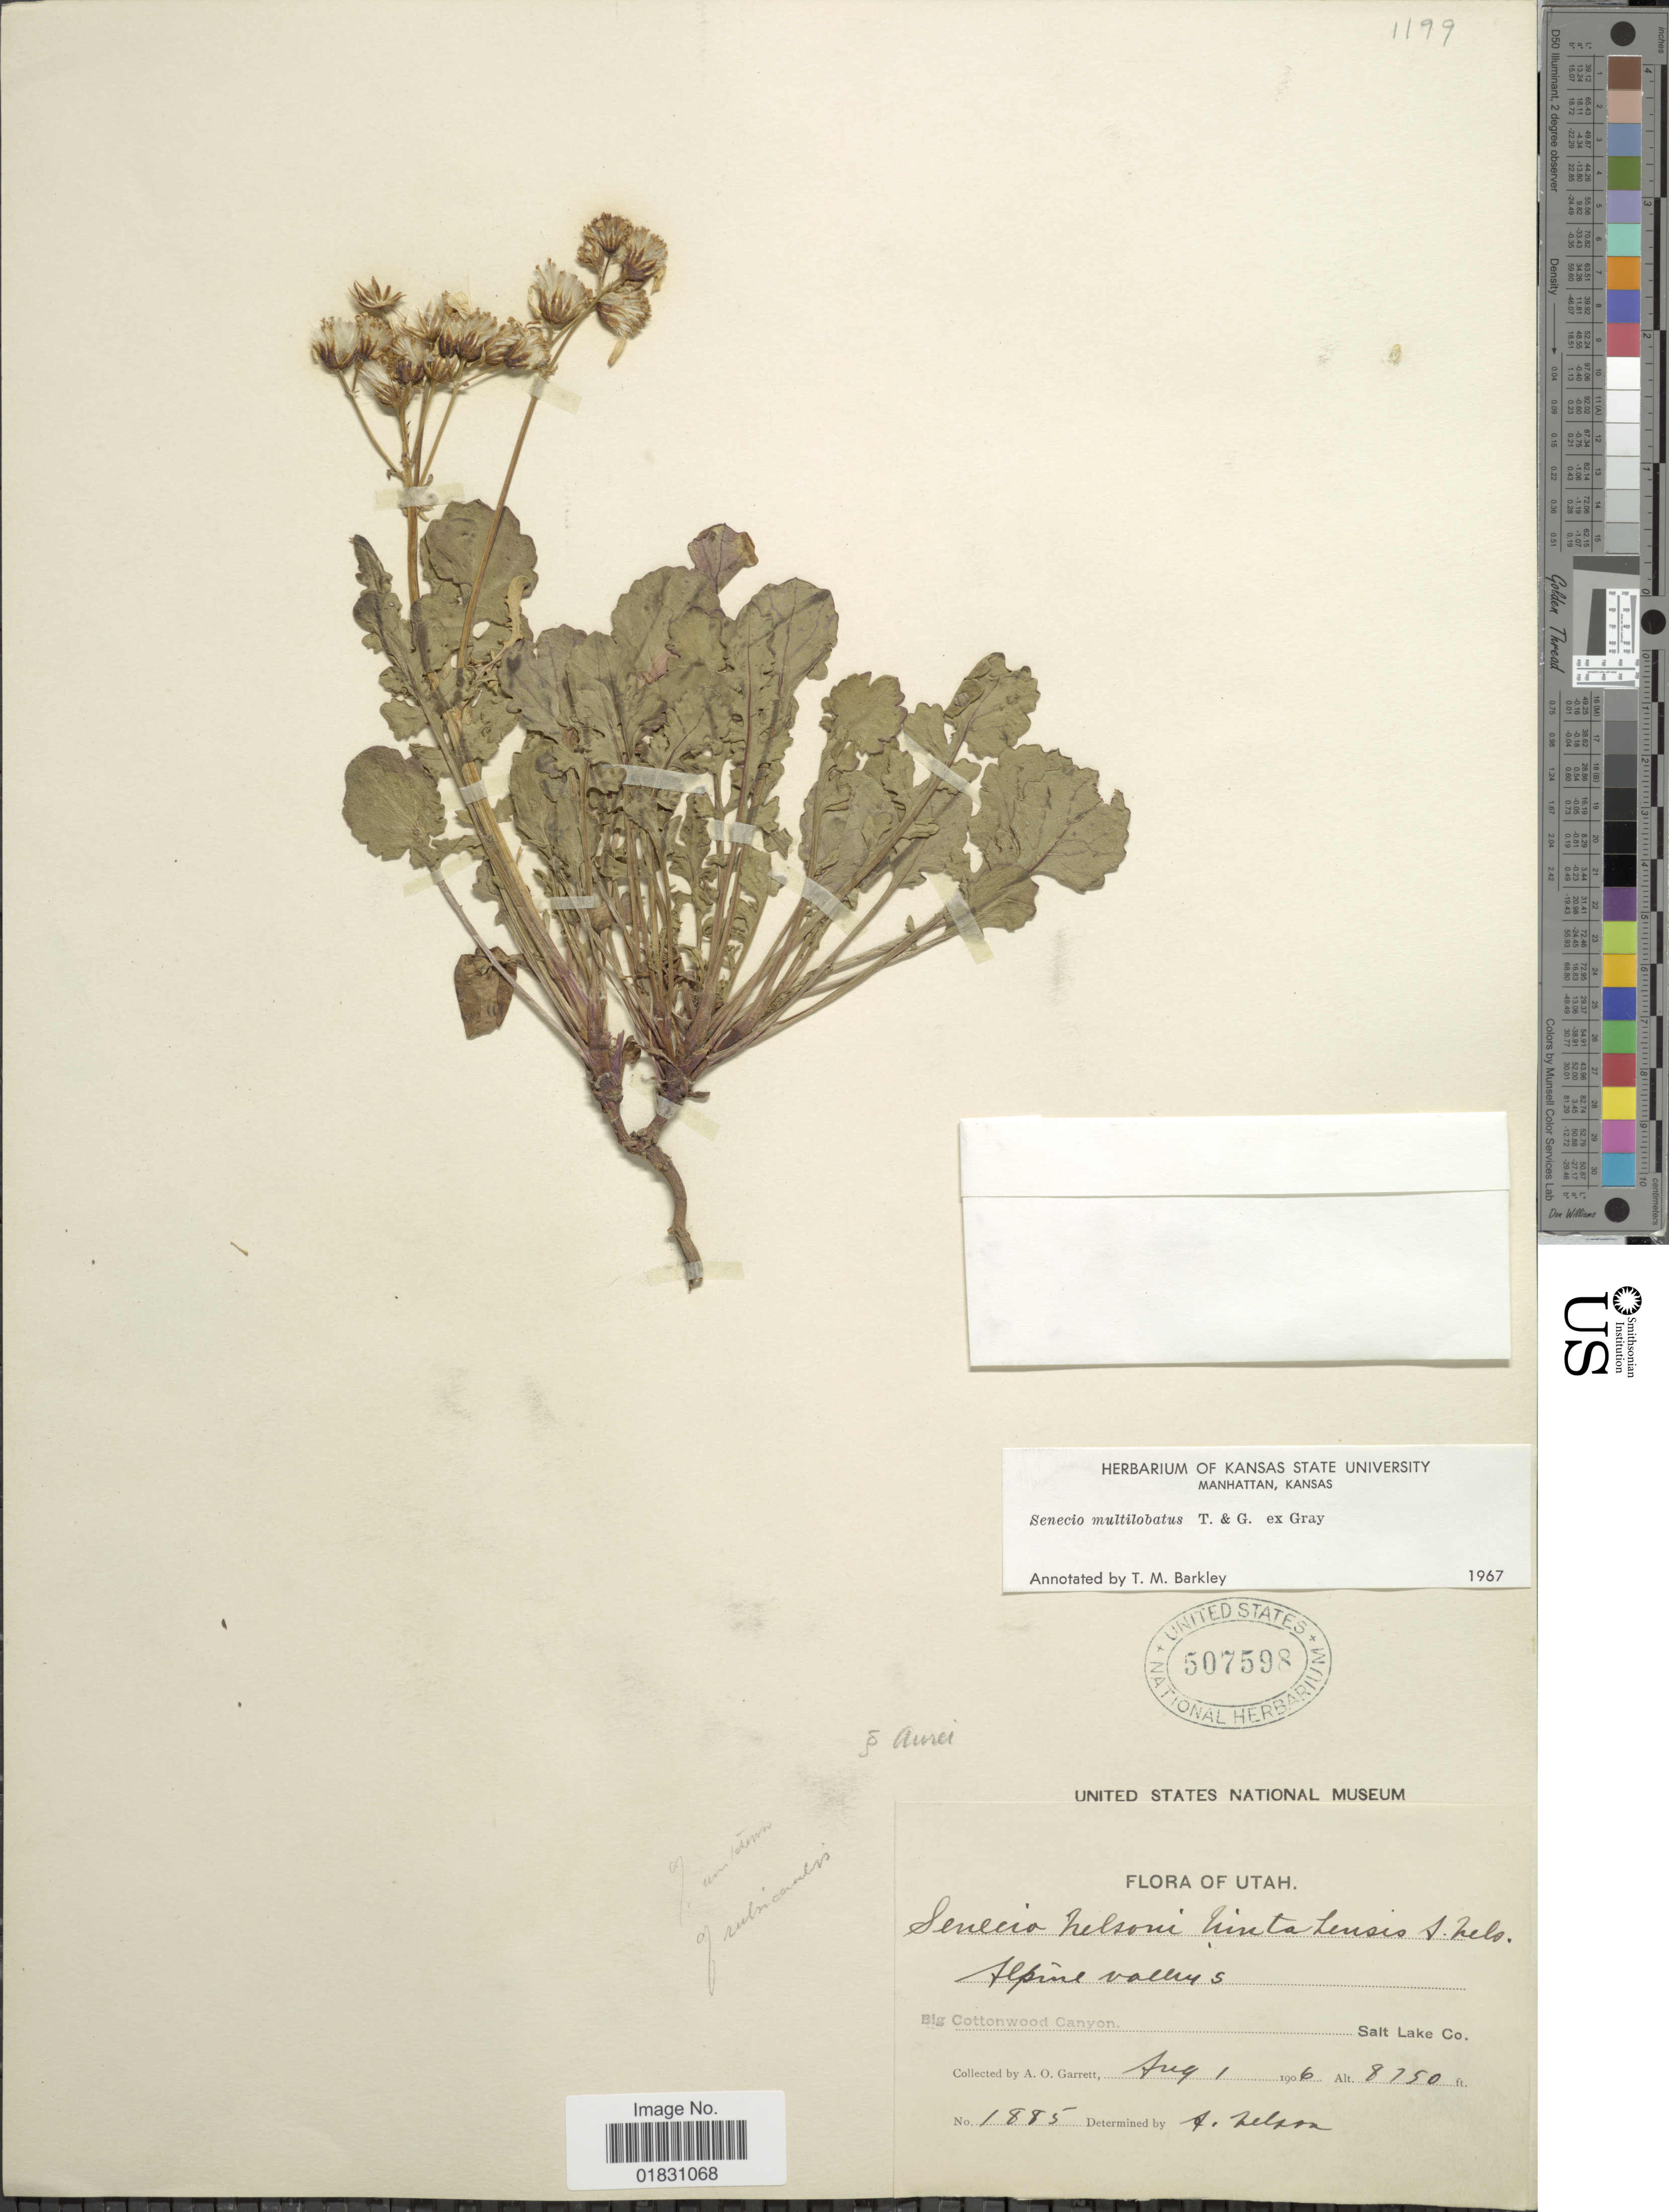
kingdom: Plantae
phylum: Tracheophyta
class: Magnoliopsida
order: Asterales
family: Asteraceae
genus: Packera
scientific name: Packera multilobata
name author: (Torr. & A. Gray) W.A. Weber & Á. Löve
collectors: A. O. Garrett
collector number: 1885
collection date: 1906-08-01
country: United States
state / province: Utah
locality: Alpine Valley, Big Cottonwood Canyon, Salt Lake Co.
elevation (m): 2667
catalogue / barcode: US 507598